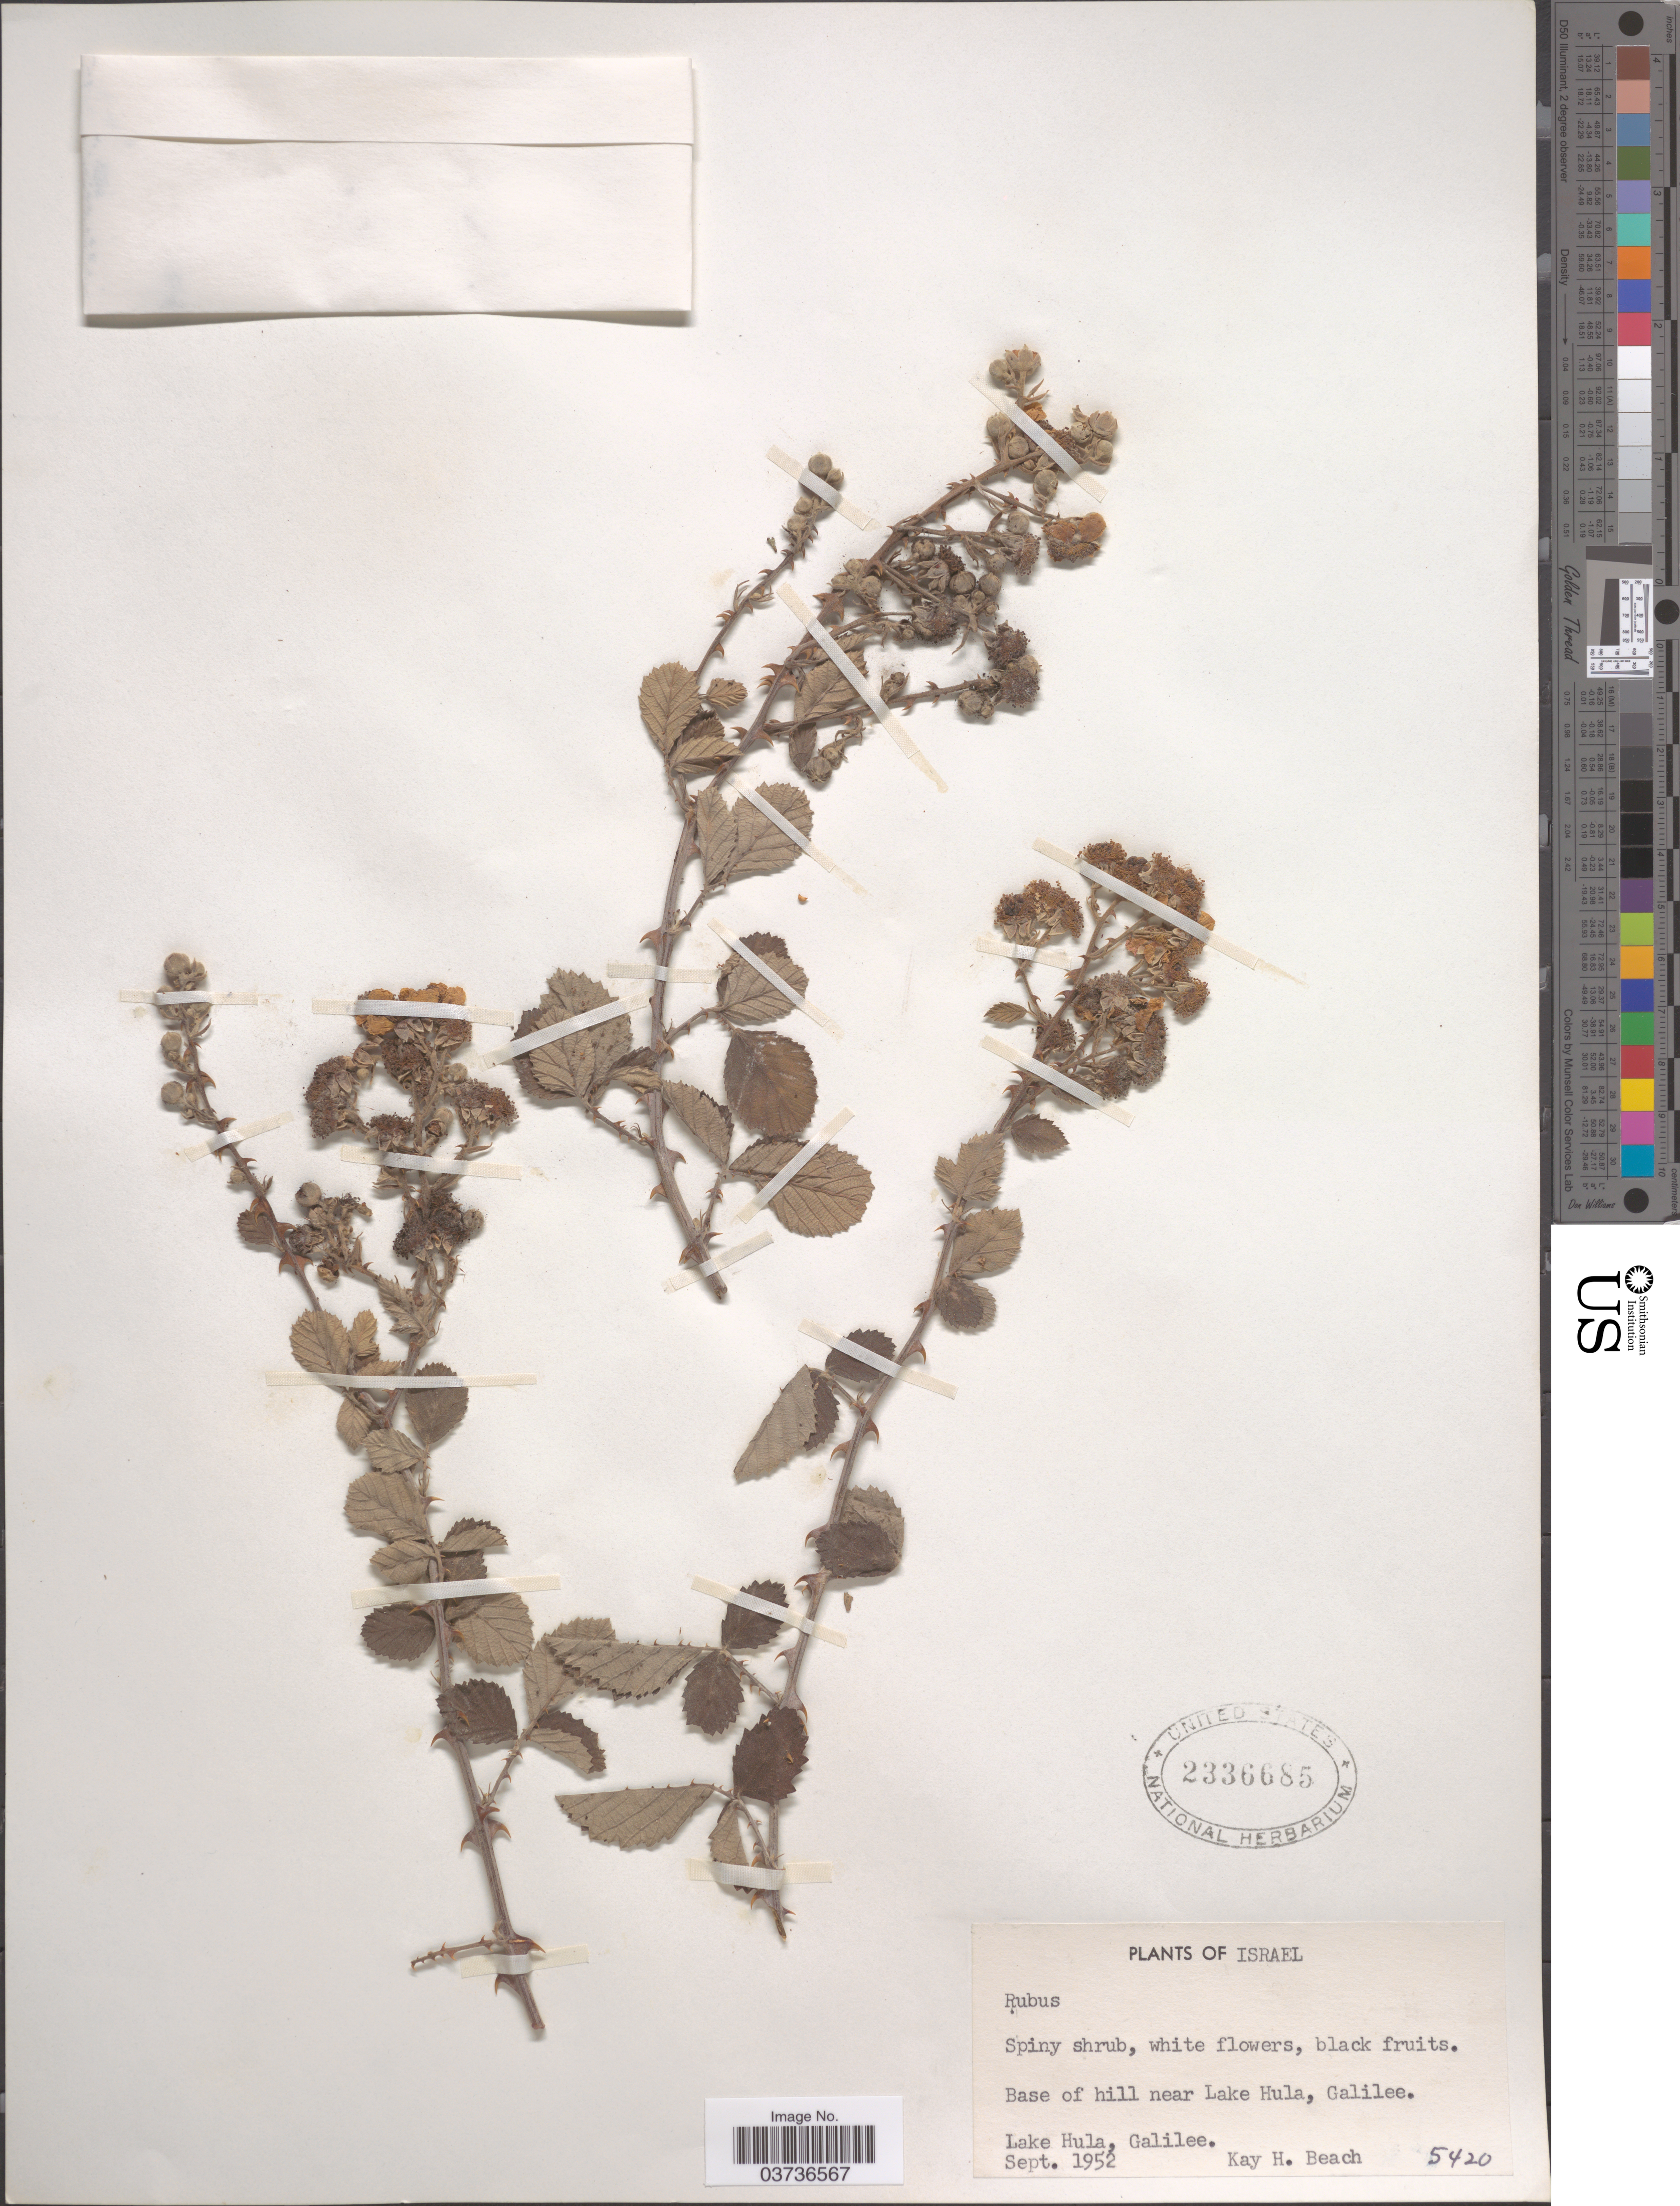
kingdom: Plantae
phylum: Tracheophyta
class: Magnoliopsida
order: Rosales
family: Rosaceae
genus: Rubus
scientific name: Rubus sp.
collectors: K. H. Beach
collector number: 5420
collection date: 1952-09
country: Israel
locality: Base of hill near Lake Hula, Galilee. Lake Hula, Galilee.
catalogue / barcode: US 2336685